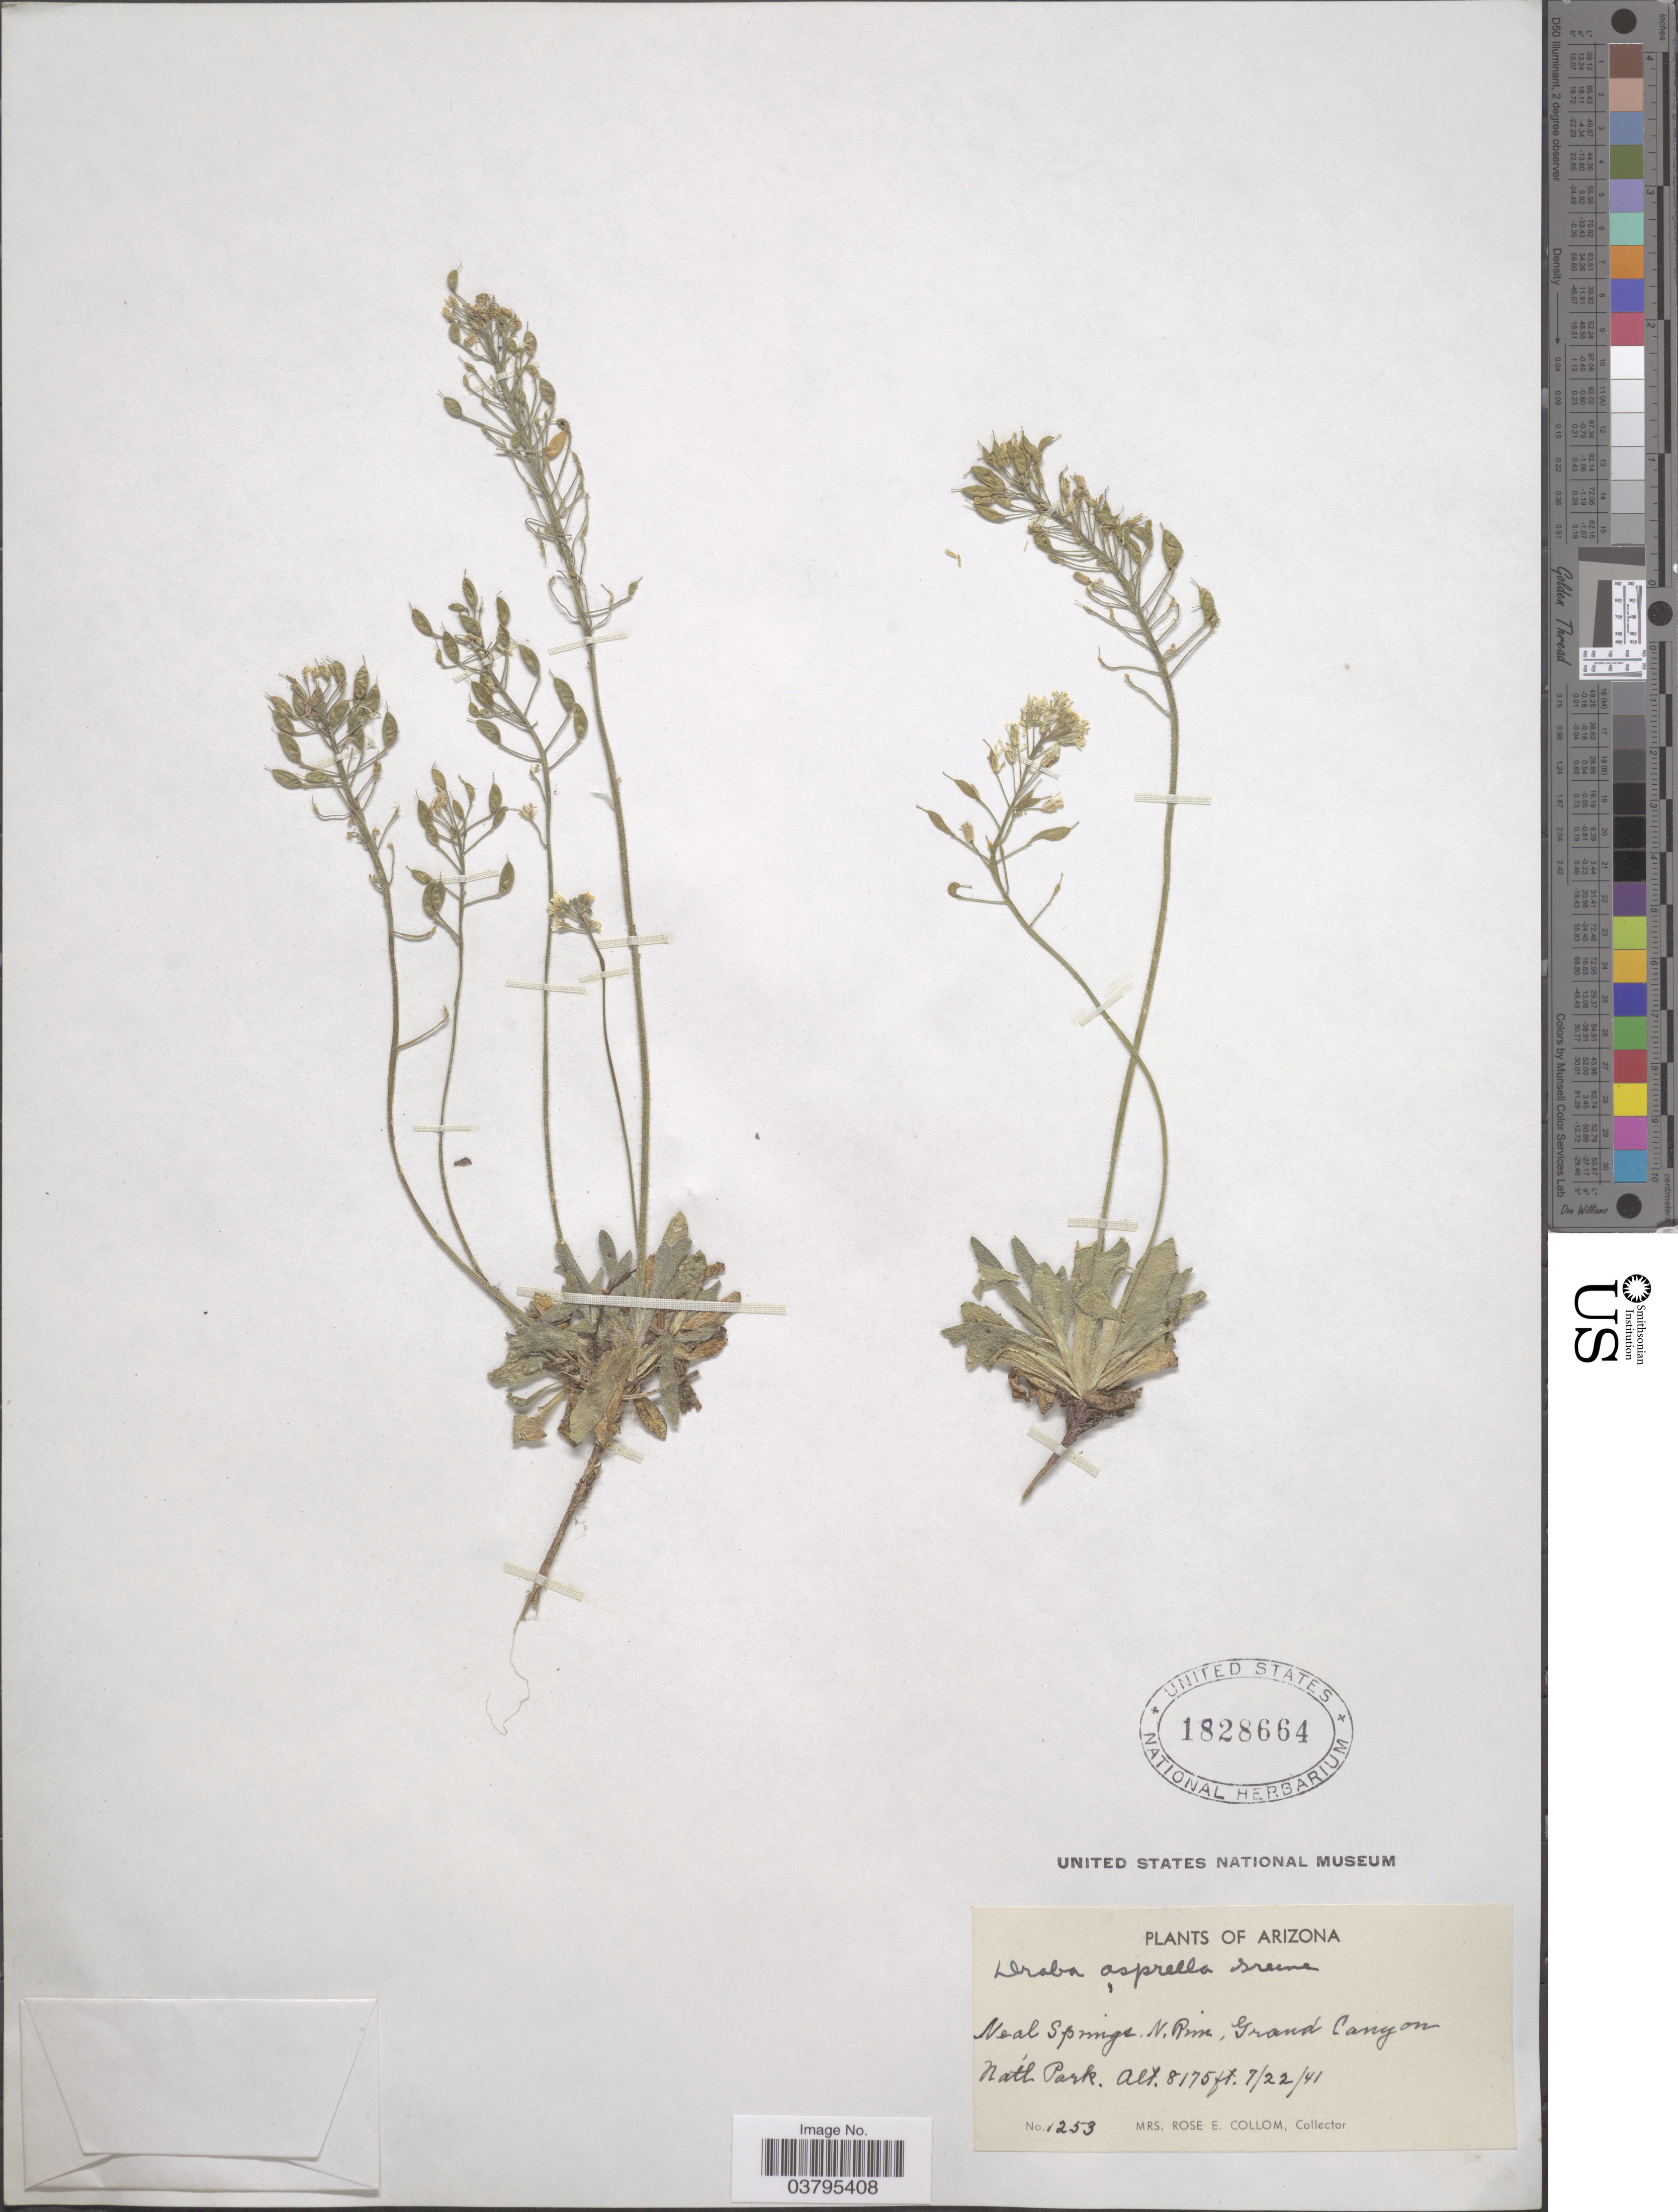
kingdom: Plantae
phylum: Tracheophyta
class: Magnoliopsida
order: Brassicales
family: Brassicaceae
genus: Draba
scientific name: Draba asprella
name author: Greene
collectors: R. E. Collom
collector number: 1253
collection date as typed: Transcribed d/m/y: 22/7/41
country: United States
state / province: Arizona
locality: Neal Springs, N. Rim, Grand Canyon, Natl Park.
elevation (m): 2492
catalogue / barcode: US 1828664